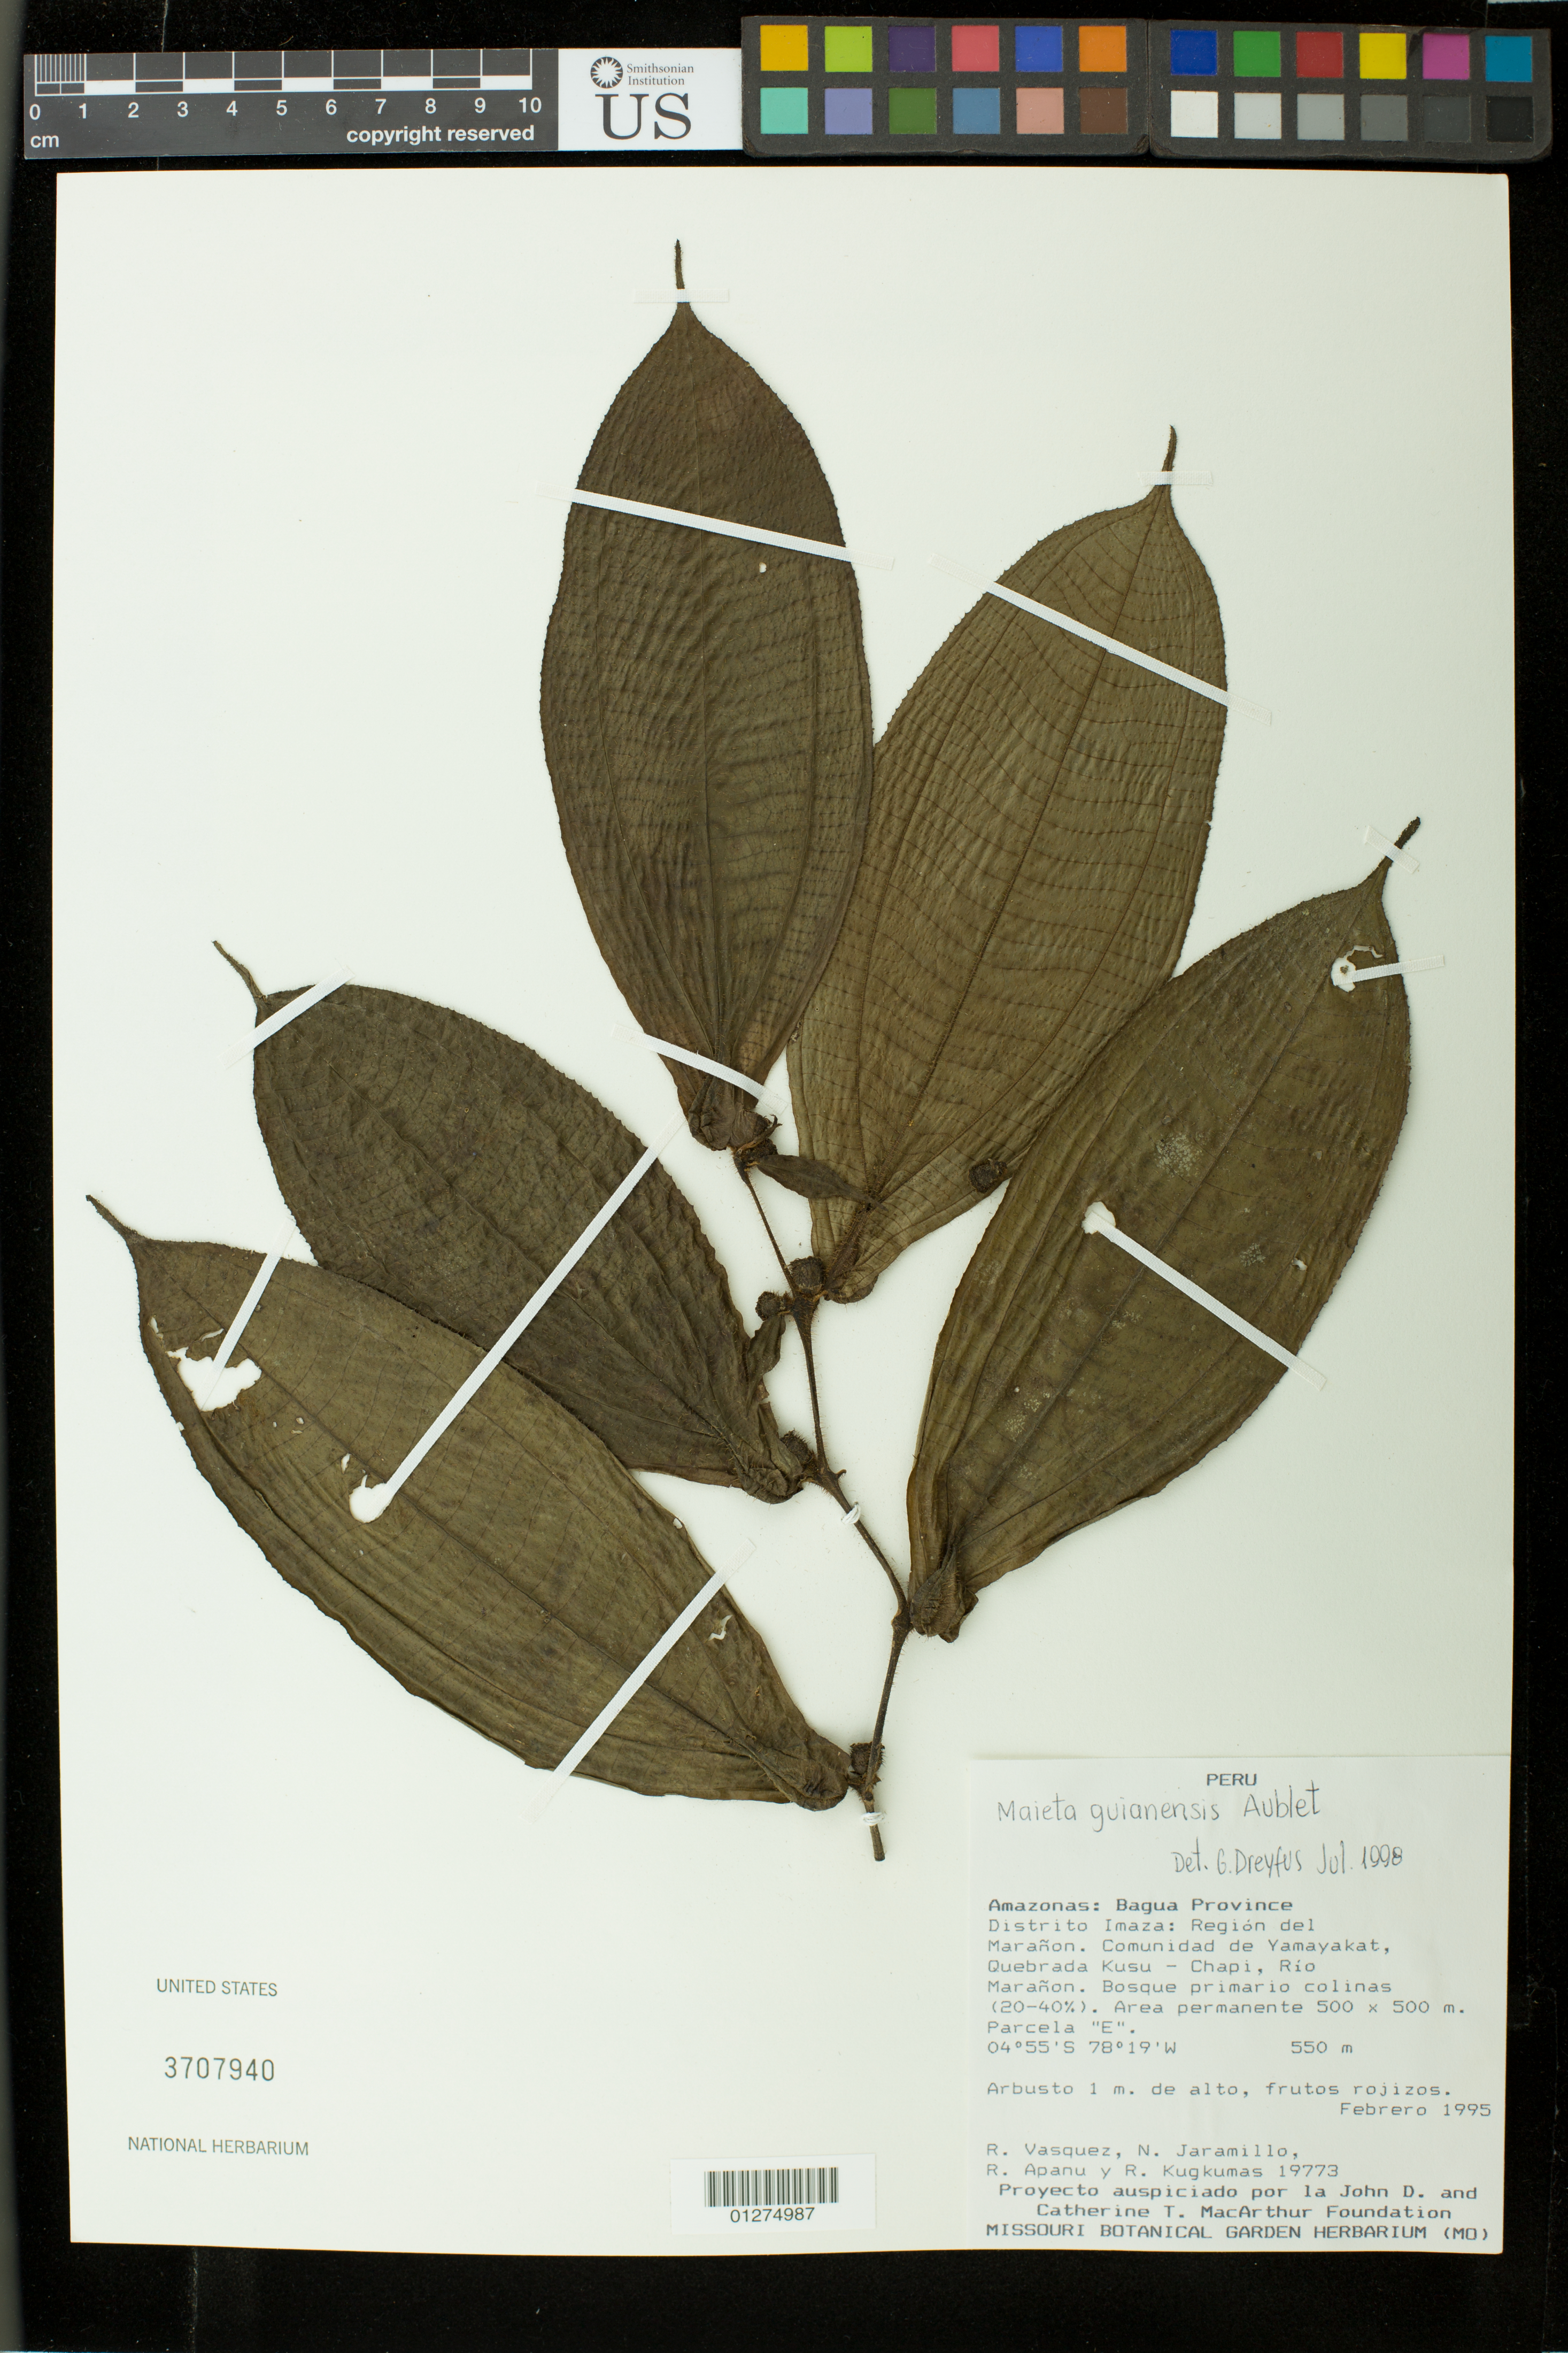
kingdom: Plantae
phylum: Tracheophyta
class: Magnoliopsida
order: Myrtales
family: Melastomataceae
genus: Maieta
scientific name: Maieta guianensis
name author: Aubl.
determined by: Dreyfus, G.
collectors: R. Vasquez, N. Jaramillo, R. Apanu N. & R. Kugkumas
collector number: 19773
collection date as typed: Feb 1995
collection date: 1995-02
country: Peru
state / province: Amazonas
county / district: Bagua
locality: Distrito Imaza: región del Marañon, comunidad de Yamayakat, Quebrada Kusu-Chapi, Río Marañon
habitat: bosque primario colinas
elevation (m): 550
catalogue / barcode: US 3707940